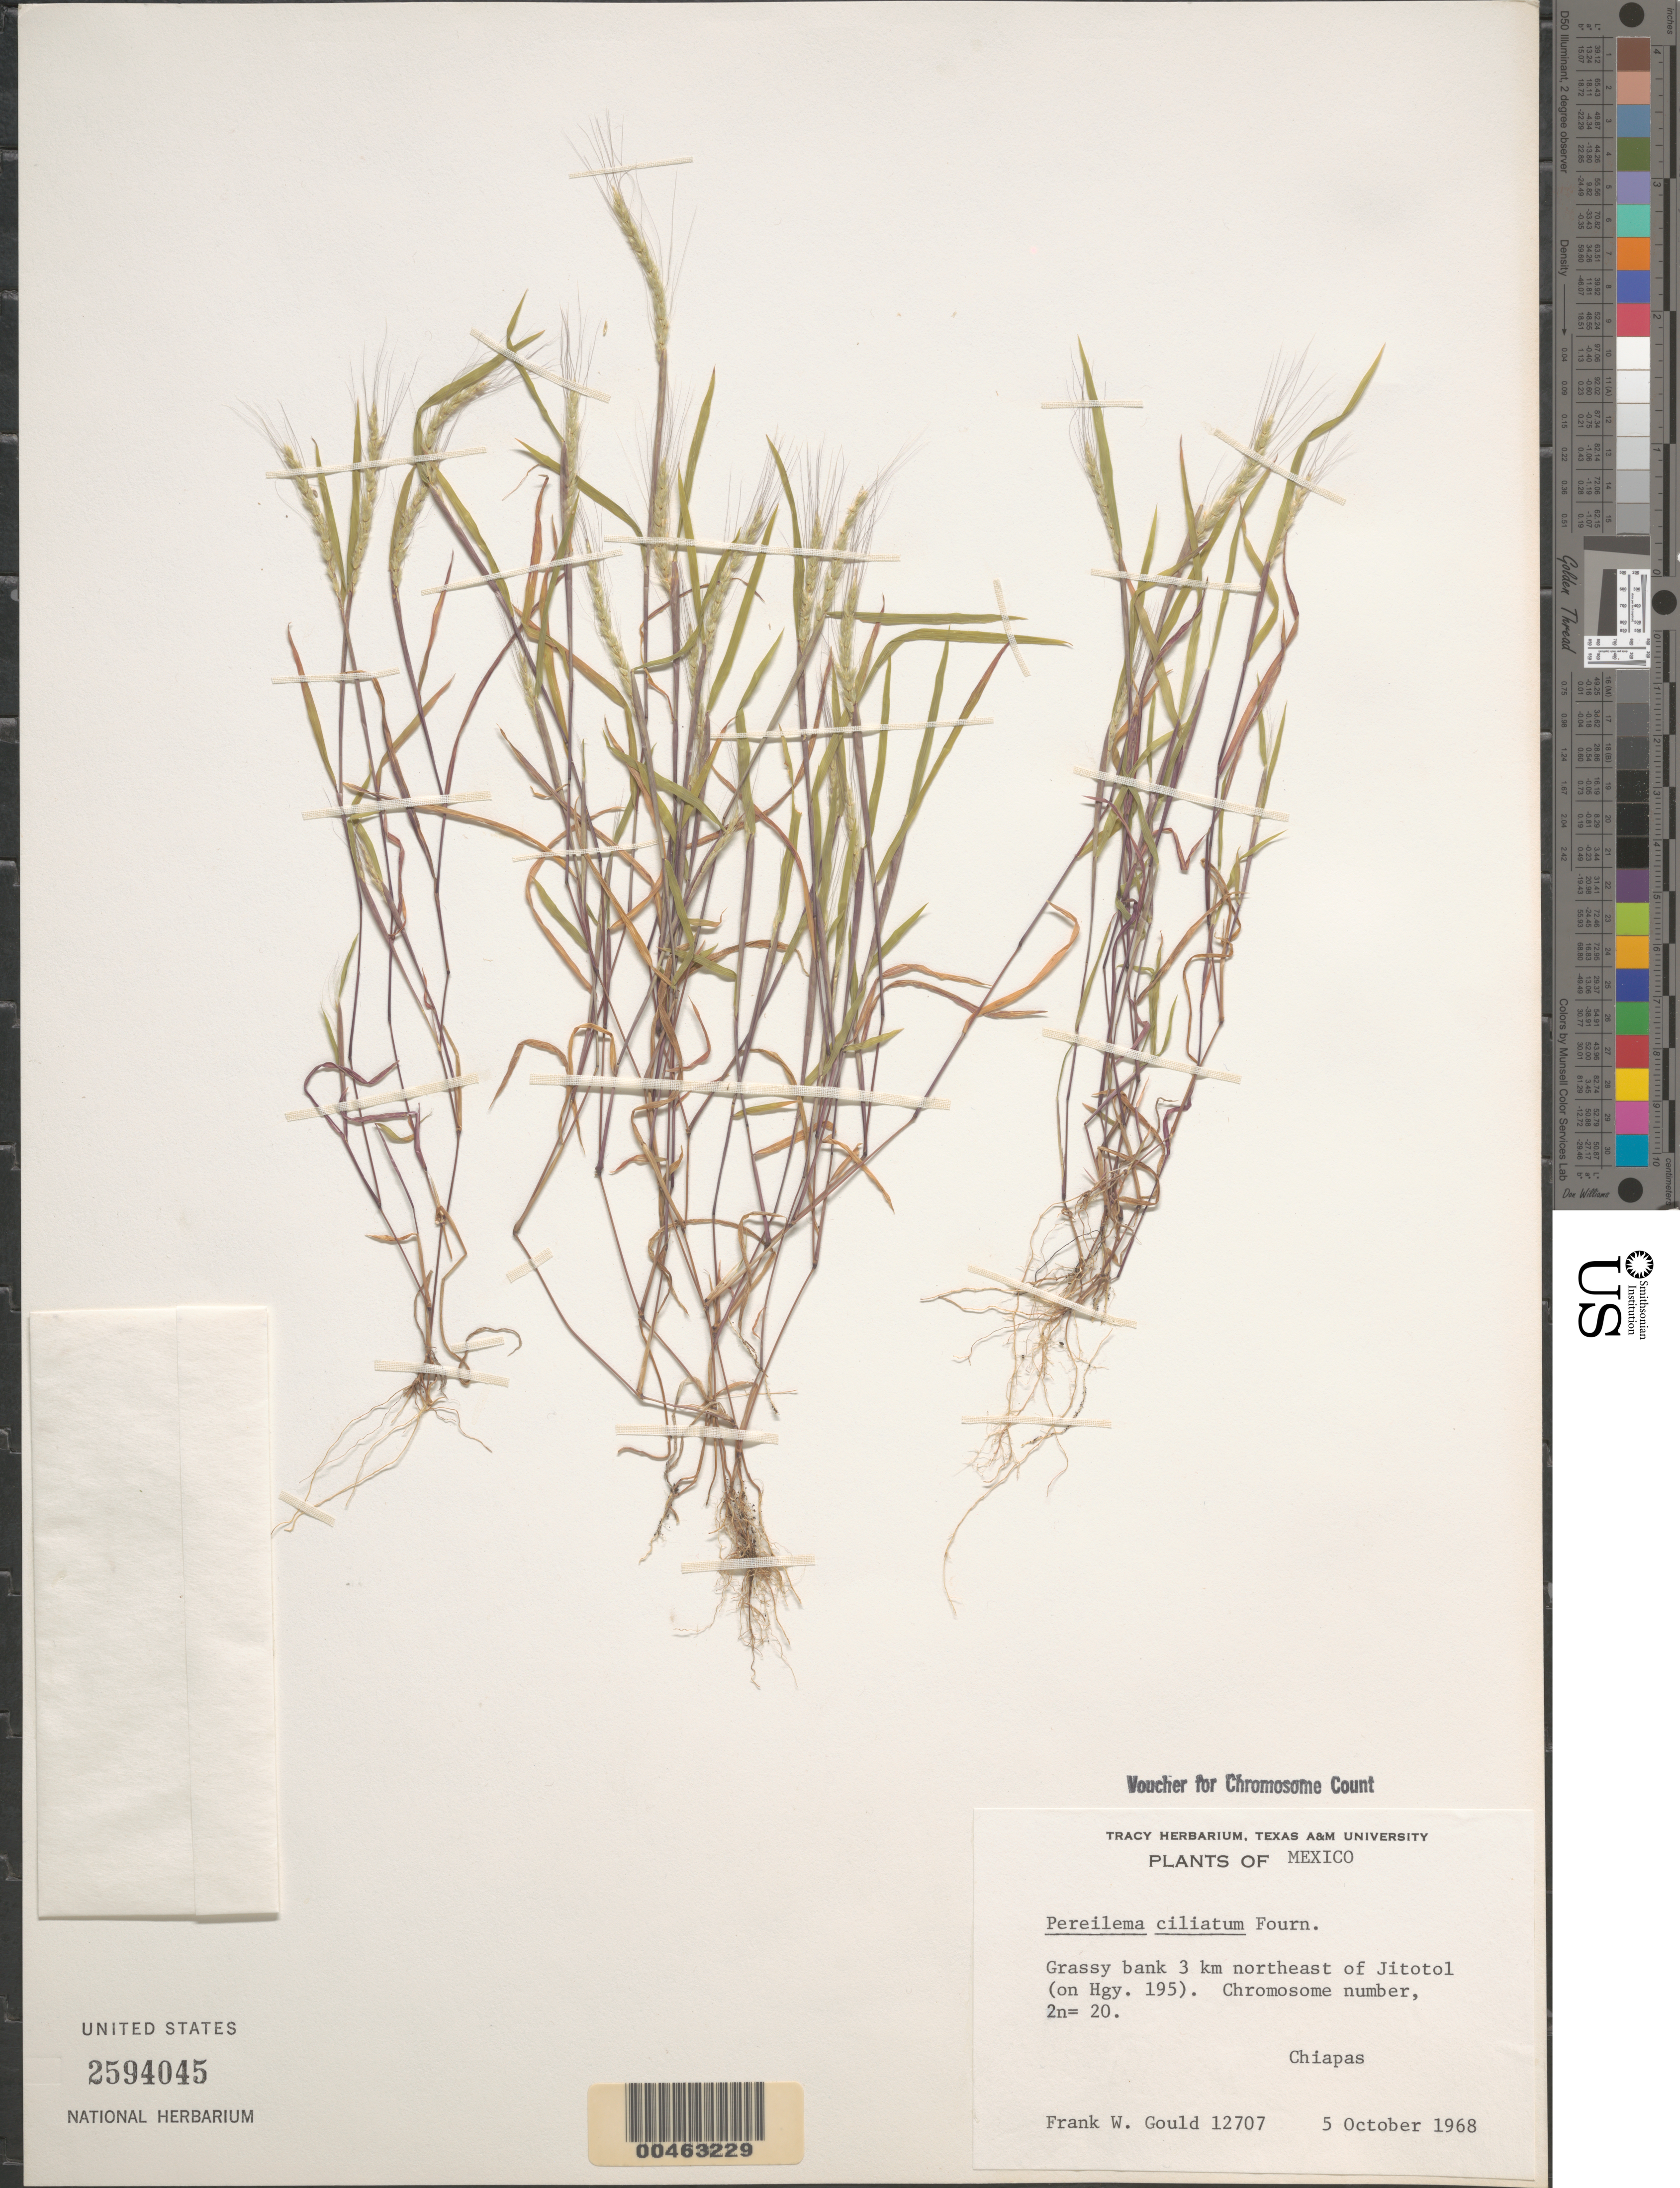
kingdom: Plantae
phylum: Tracheophyta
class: Liliopsida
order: Poales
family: Poaceae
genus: Pereilema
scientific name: Pereilema ciliatum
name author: E. Fourn.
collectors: F. W. Gould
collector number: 12707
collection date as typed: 5 Oct 1968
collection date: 1968-10-05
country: Mexico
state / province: Chiapas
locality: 3 km NE of Jitotol (on Hgy. 195)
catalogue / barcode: US 2594045